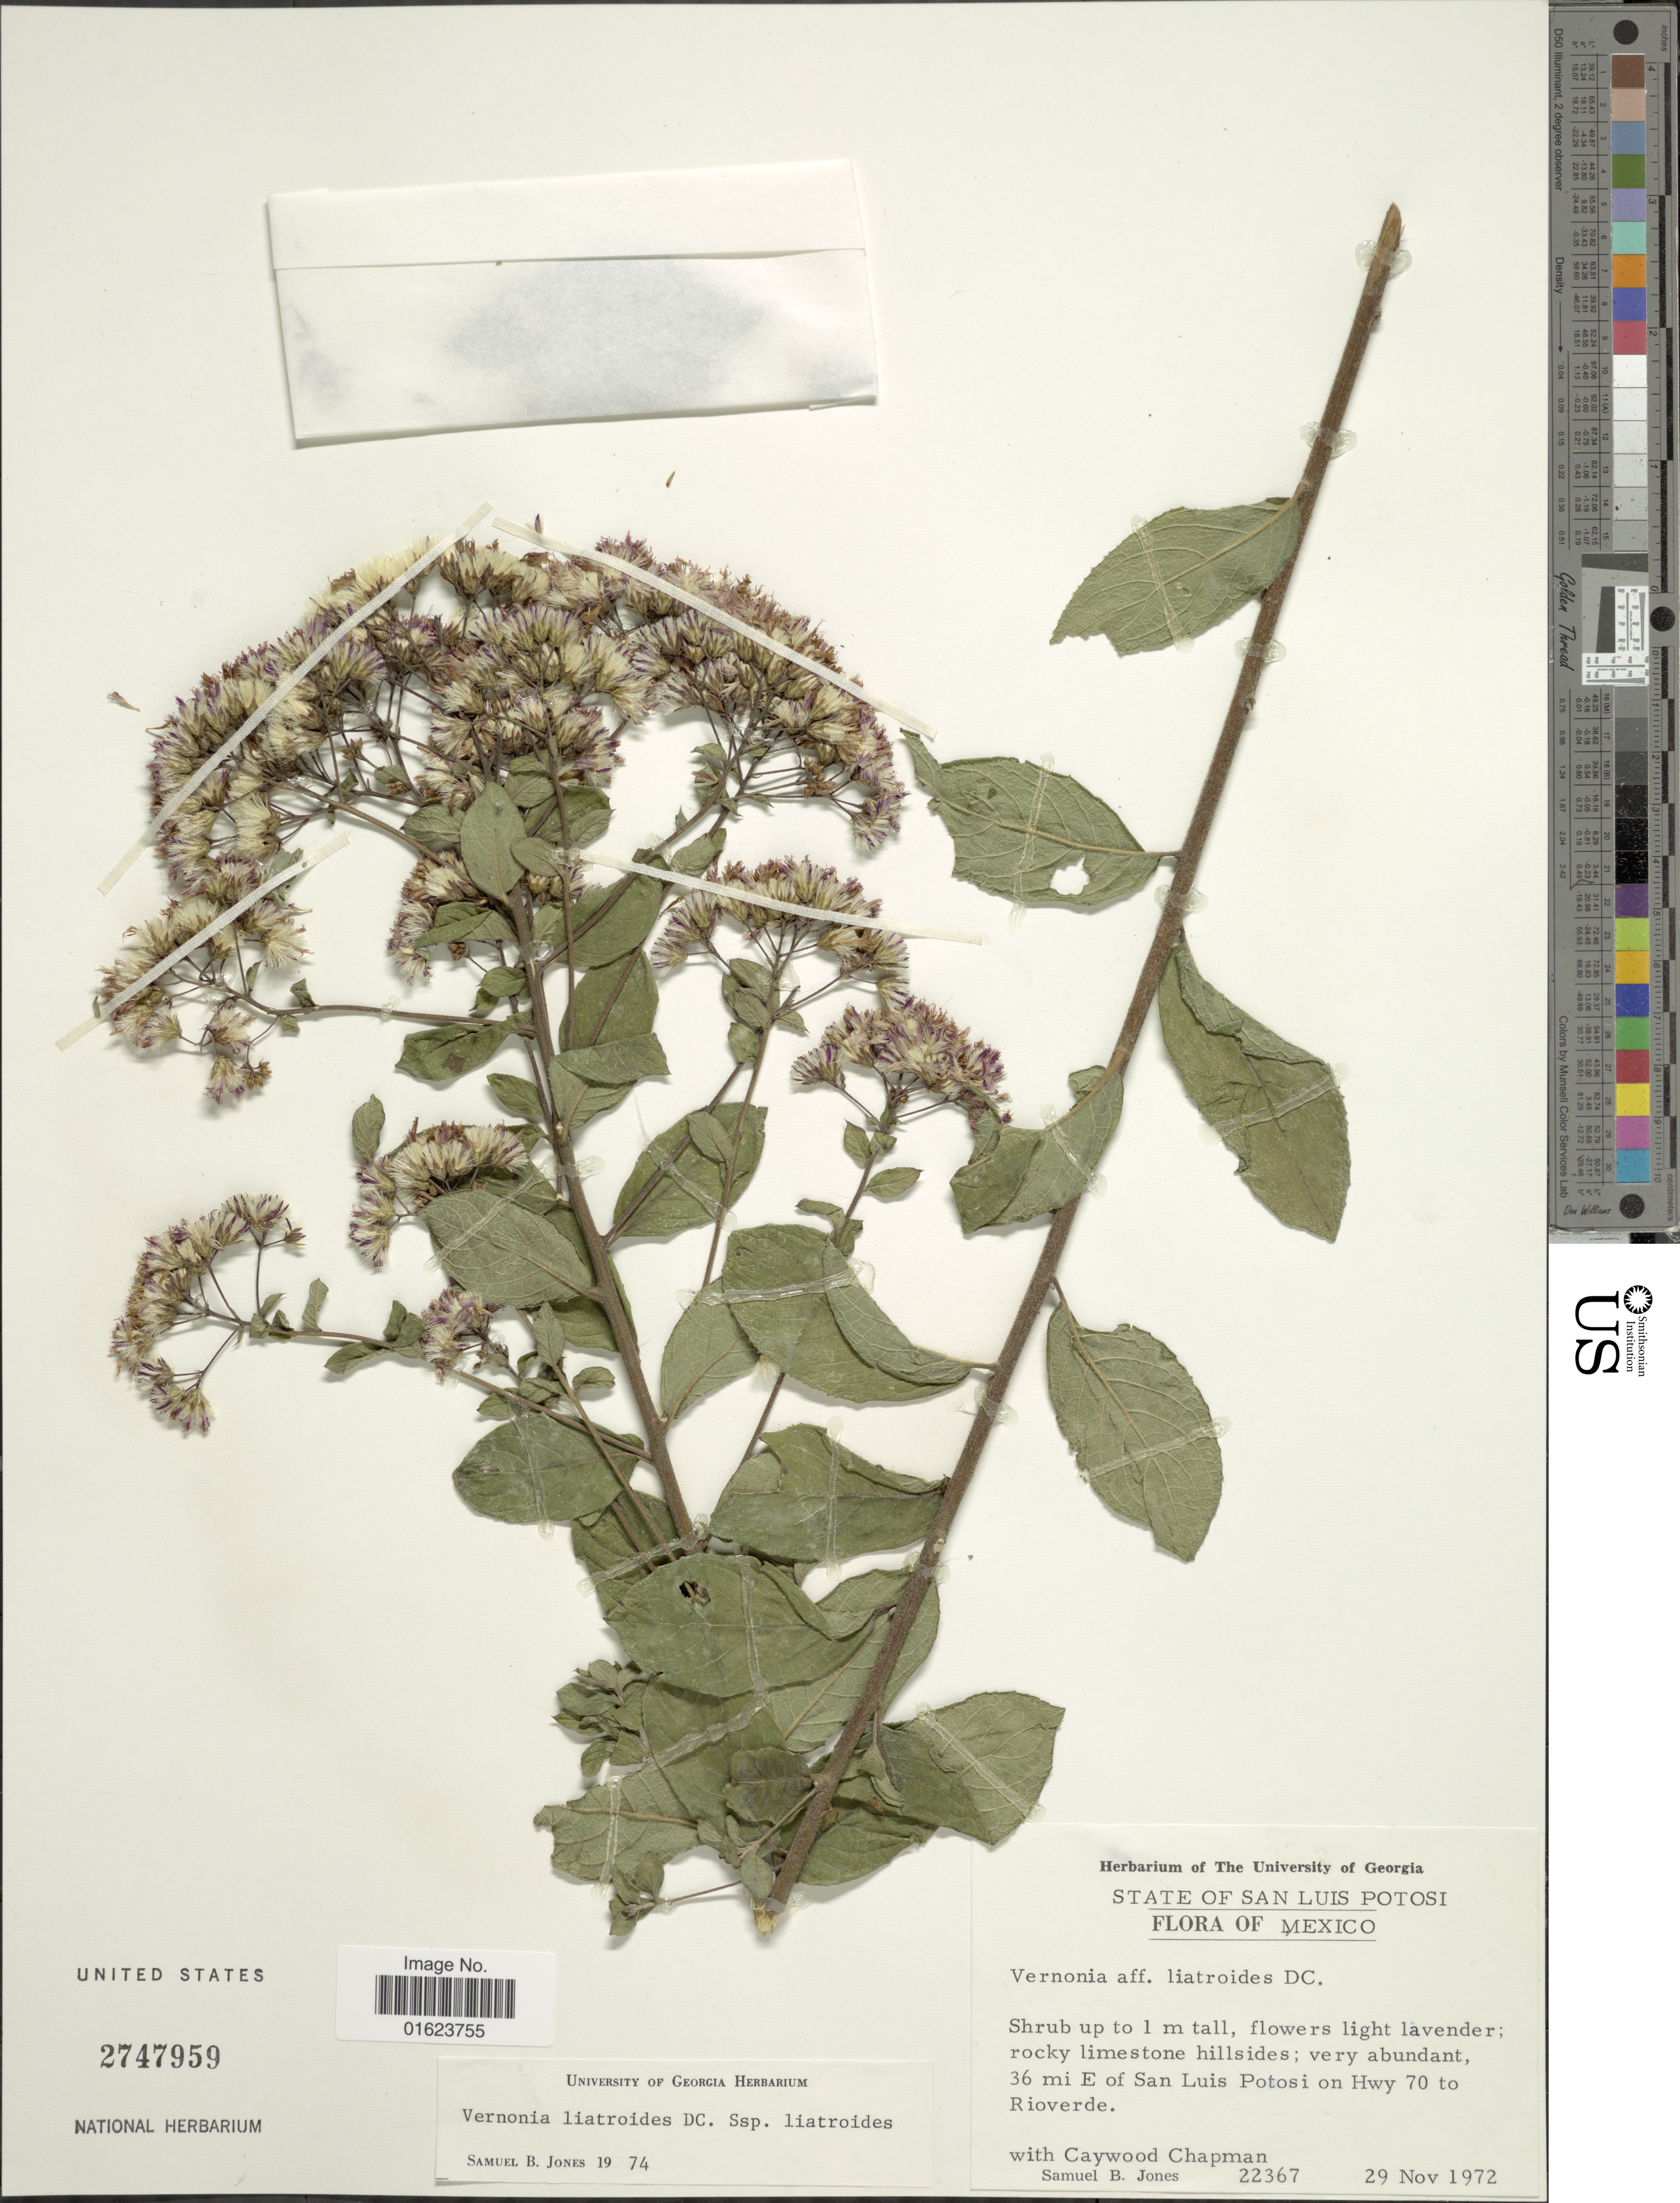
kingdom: Plantae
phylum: Tracheophyta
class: Magnoliopsida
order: Asterales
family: Asteraceae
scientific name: Vickianthus liatroides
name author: (DC.) H. Rob.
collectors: S. B. Jones & C. Chapman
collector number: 22367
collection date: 1972-11-29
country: Mexico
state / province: San Luis Potosí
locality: San Luis Potosi, Mexico. 36 mi E of San Luis Potosi on Hwy 70 to Rioverde.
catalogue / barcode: US 2747959